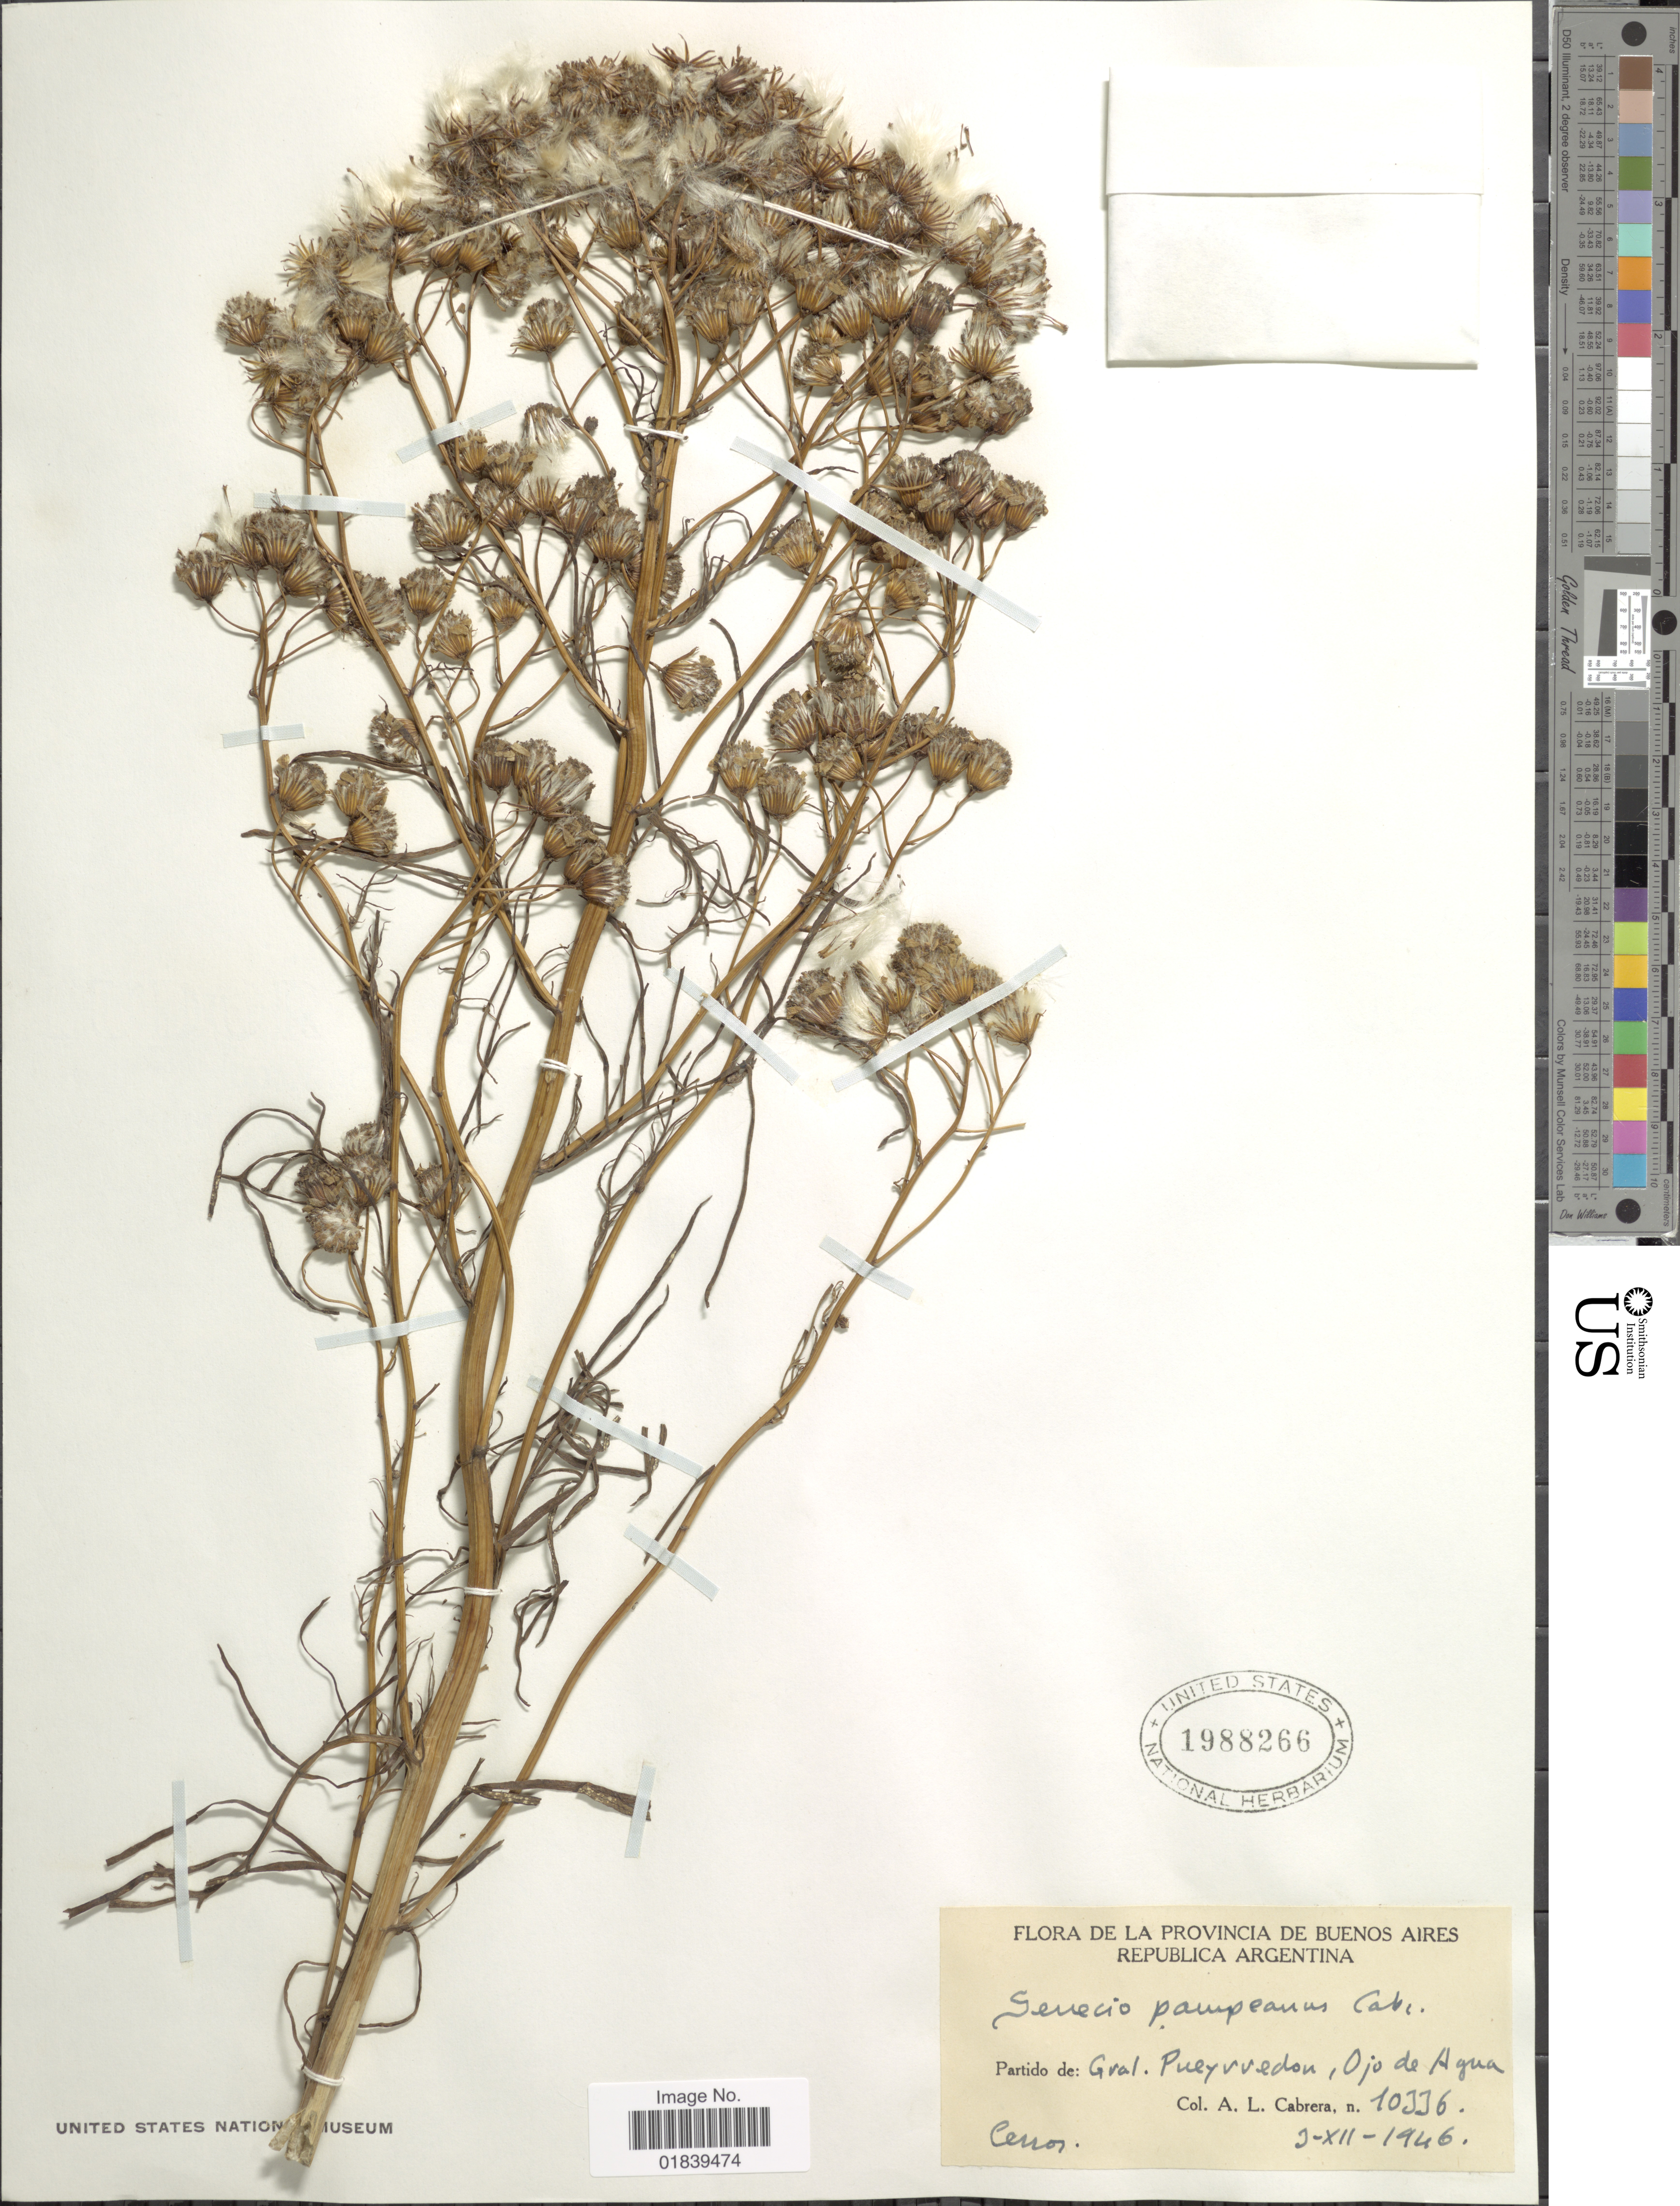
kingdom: Plantae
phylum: Tracheophyta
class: Magnoliopsida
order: Asterales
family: Asteraceae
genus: Senecio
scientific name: Senecio pampeanus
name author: Cabrera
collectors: A. L. Cabrera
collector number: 10336*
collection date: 1946-12-03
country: Argentina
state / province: Buenos Aires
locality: Republica Argentina, Partido de Gral. Pueyrredon, Ojo de Agua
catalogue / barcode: US 1988266